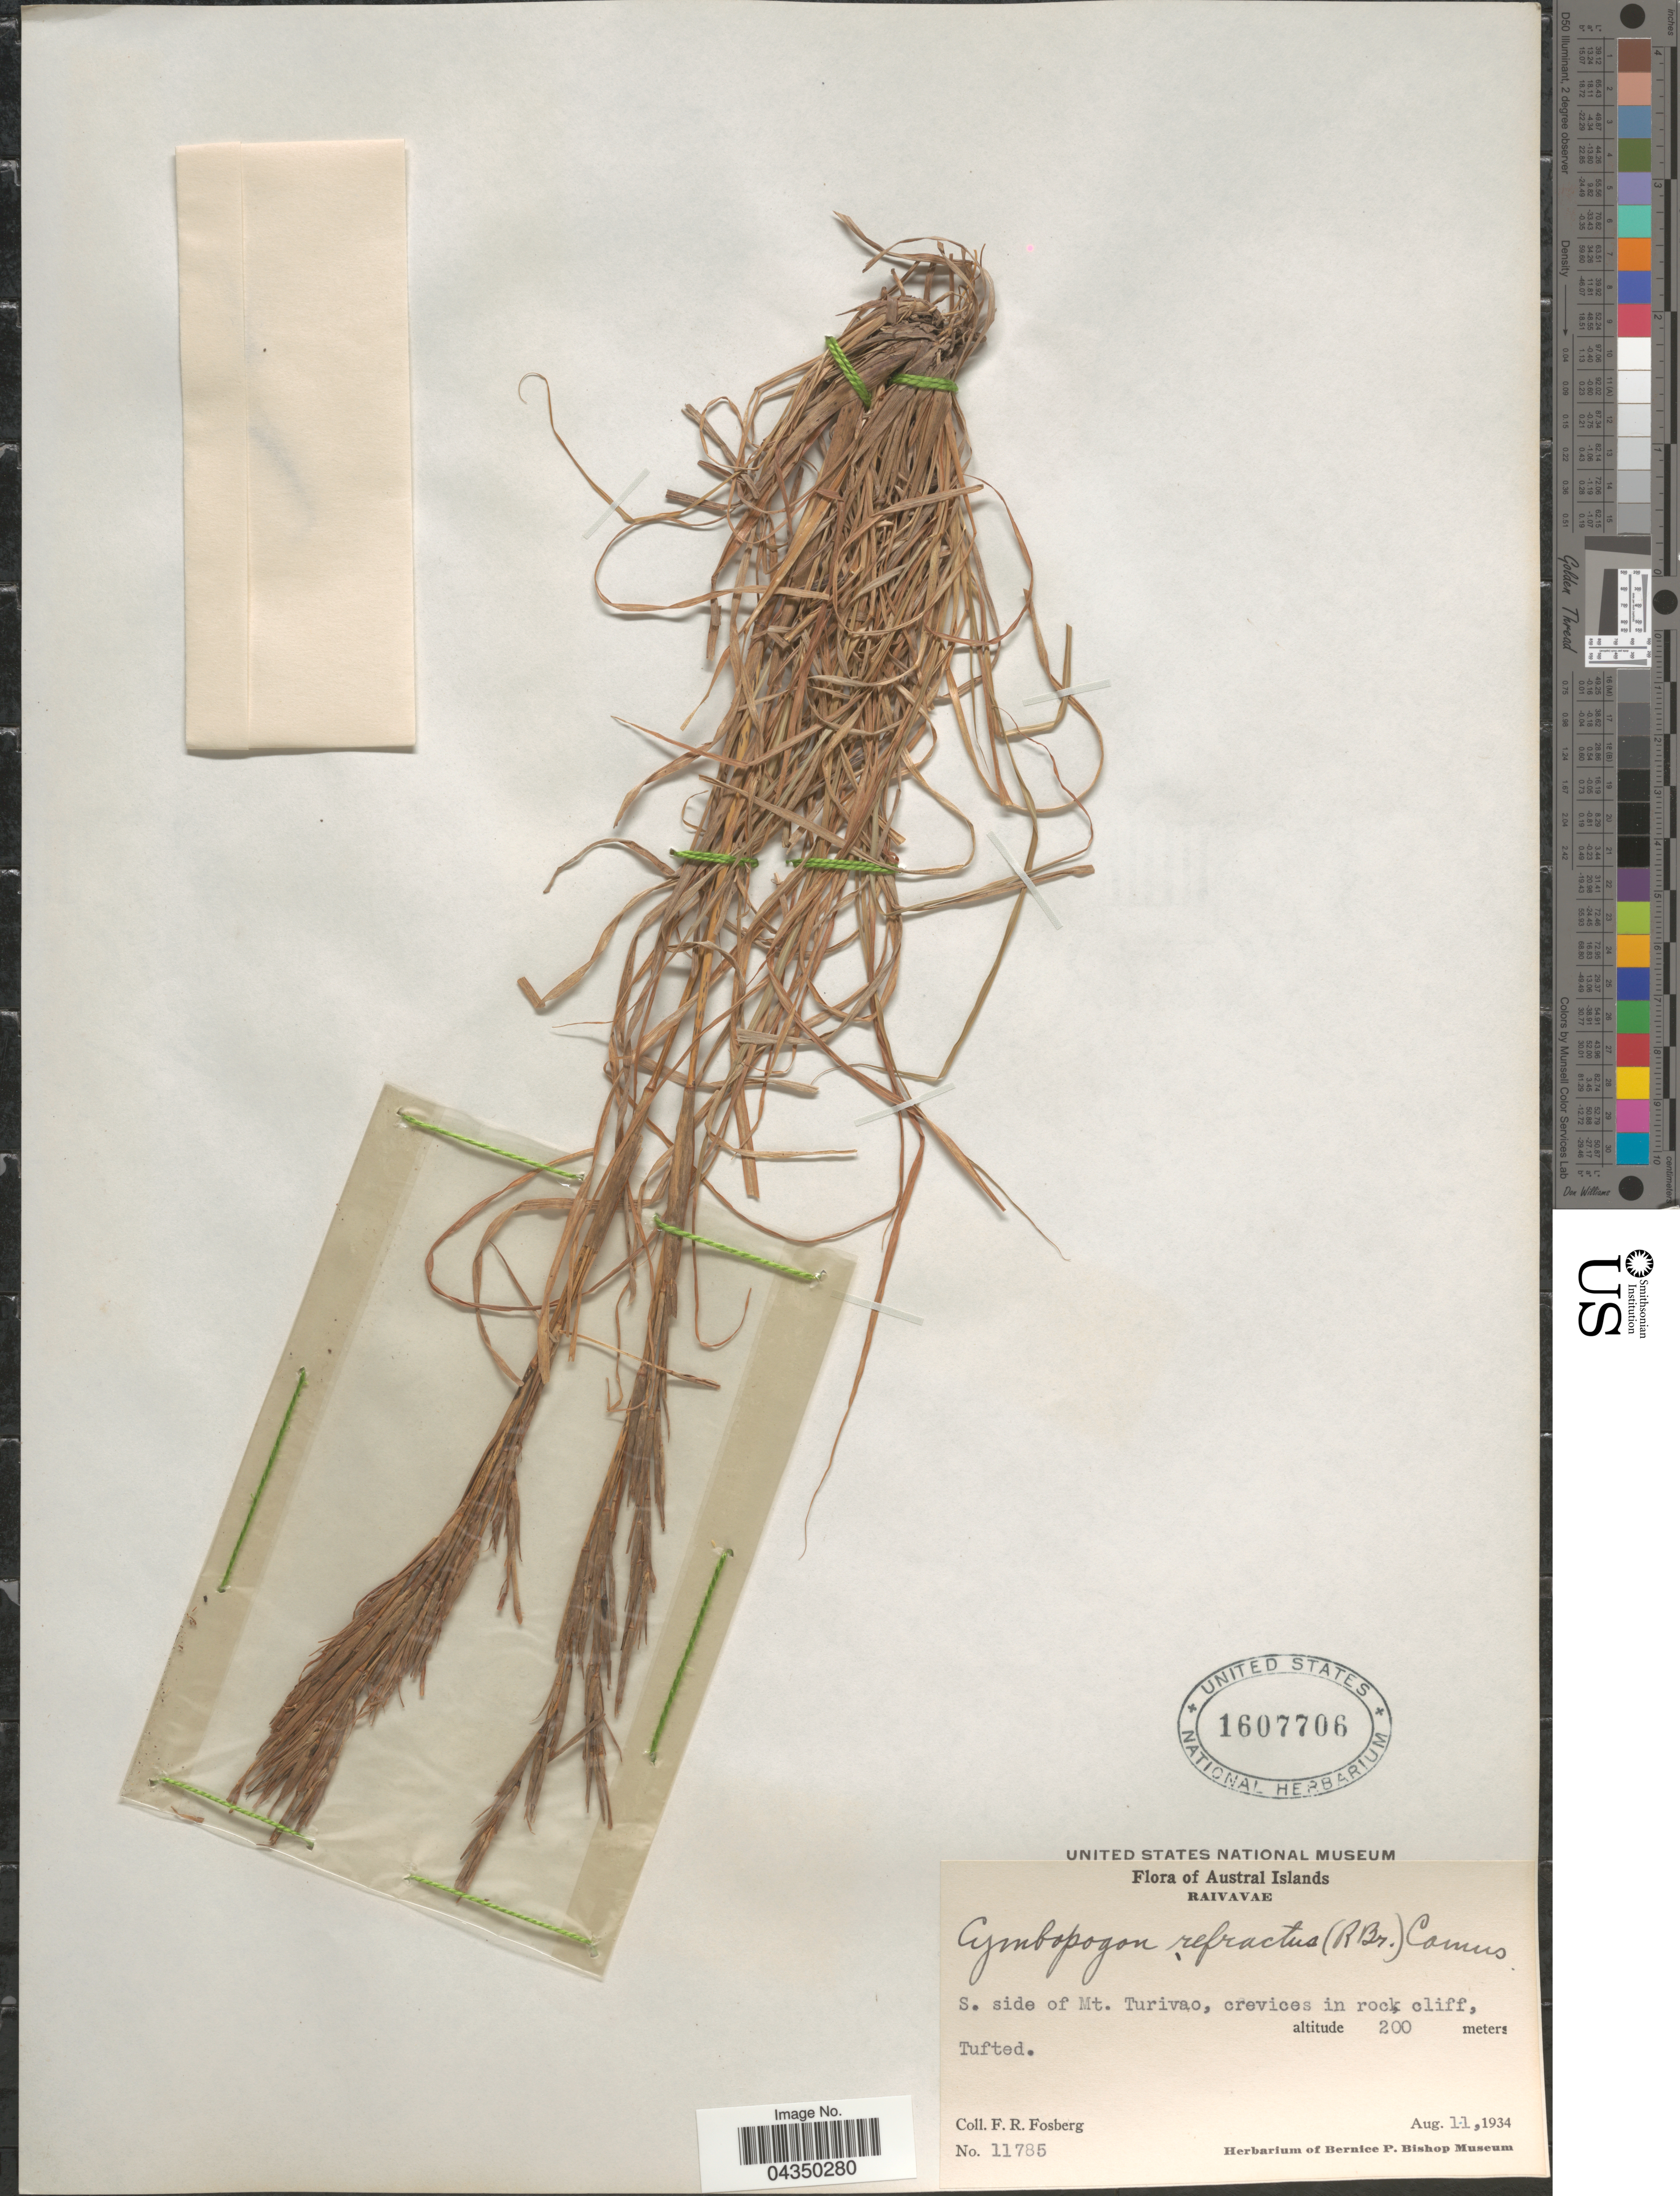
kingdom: Plantae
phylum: Tracheophyta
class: Liliopsida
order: Poales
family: Poaceae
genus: Cymbopogon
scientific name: Cymbopogon refractus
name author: (R. Br.) A. Camus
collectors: F. R. Fosberg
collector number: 11785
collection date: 1934-08-11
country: French Polynesia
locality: Austral Islands. Raivavae. S. side of Mt. Turivao, crevices in rock cliff.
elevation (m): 200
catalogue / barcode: US 1607706